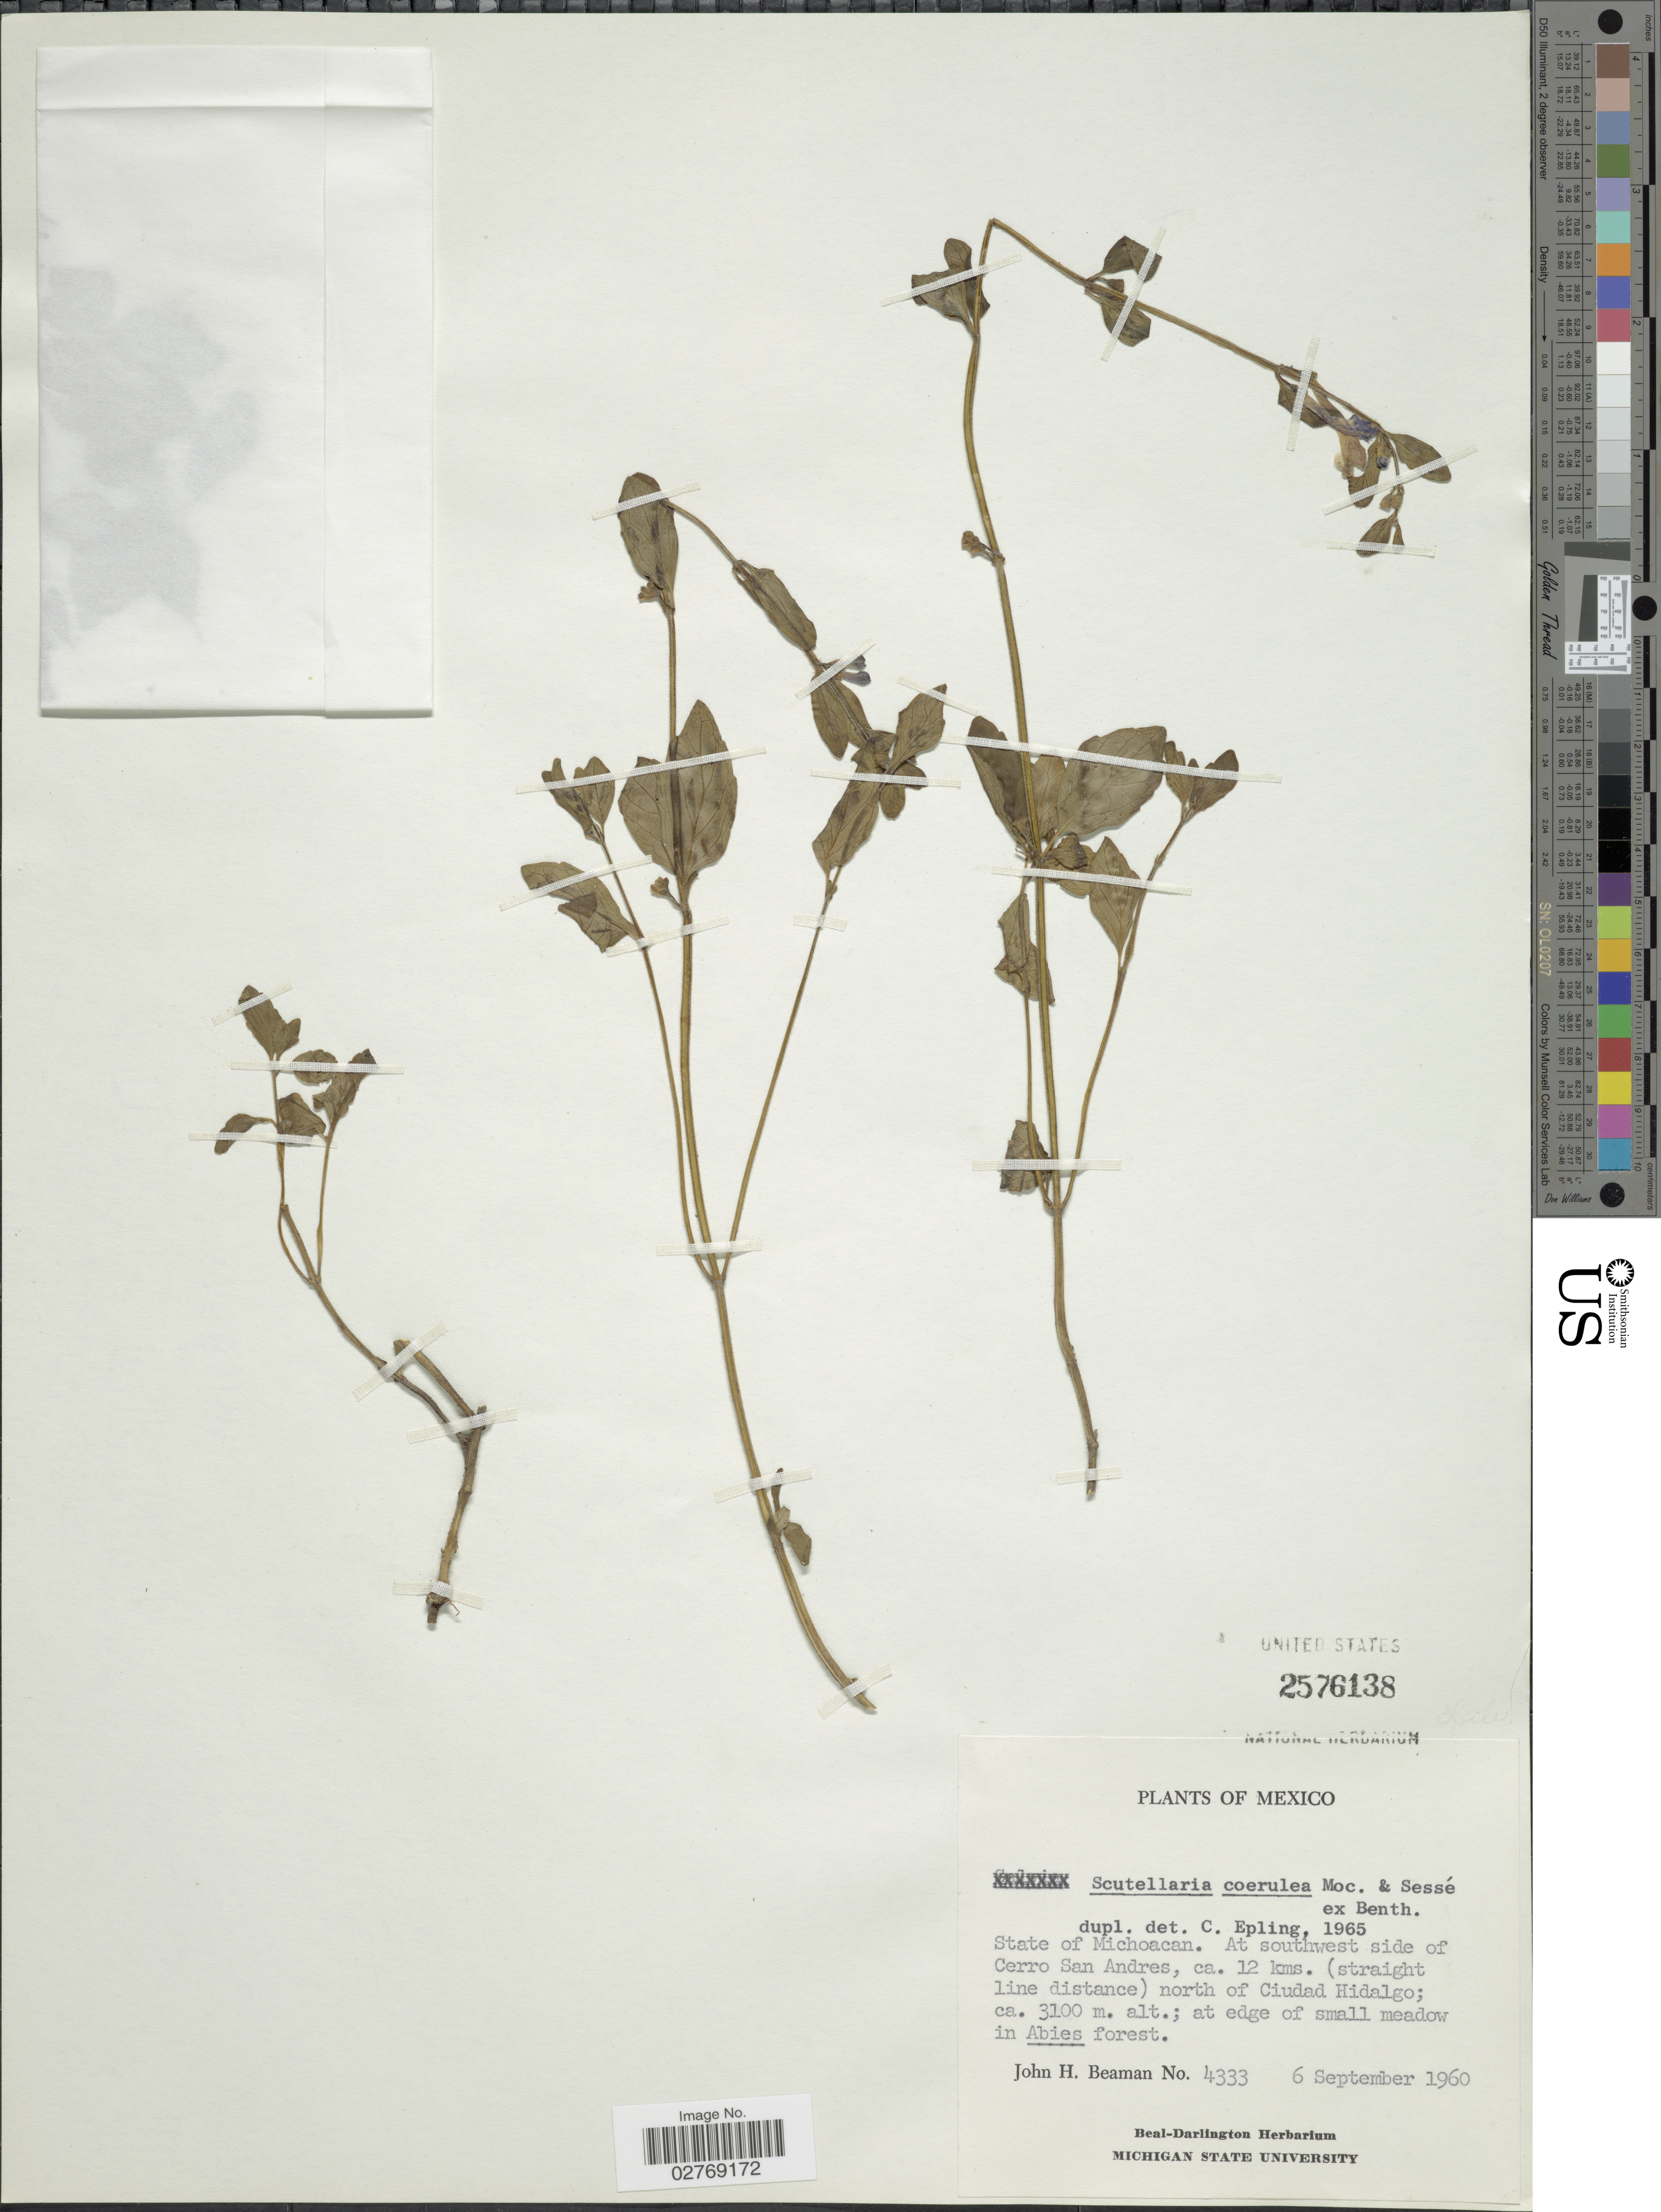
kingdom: Plantae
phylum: Tracheophyta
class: Magnoliopsida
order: Lamiales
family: Lamiaceae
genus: Scutellaria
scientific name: Scutellaria dumetorum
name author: Schltdl.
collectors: J. H. Beaman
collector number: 4333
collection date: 1960-09-06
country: Mexico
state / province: Michoacán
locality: At southwest side of Cerro San Andres, ca. 12 kms. (straight line distance) north of Ciudad Hidalgo.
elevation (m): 3100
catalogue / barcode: US 2576138